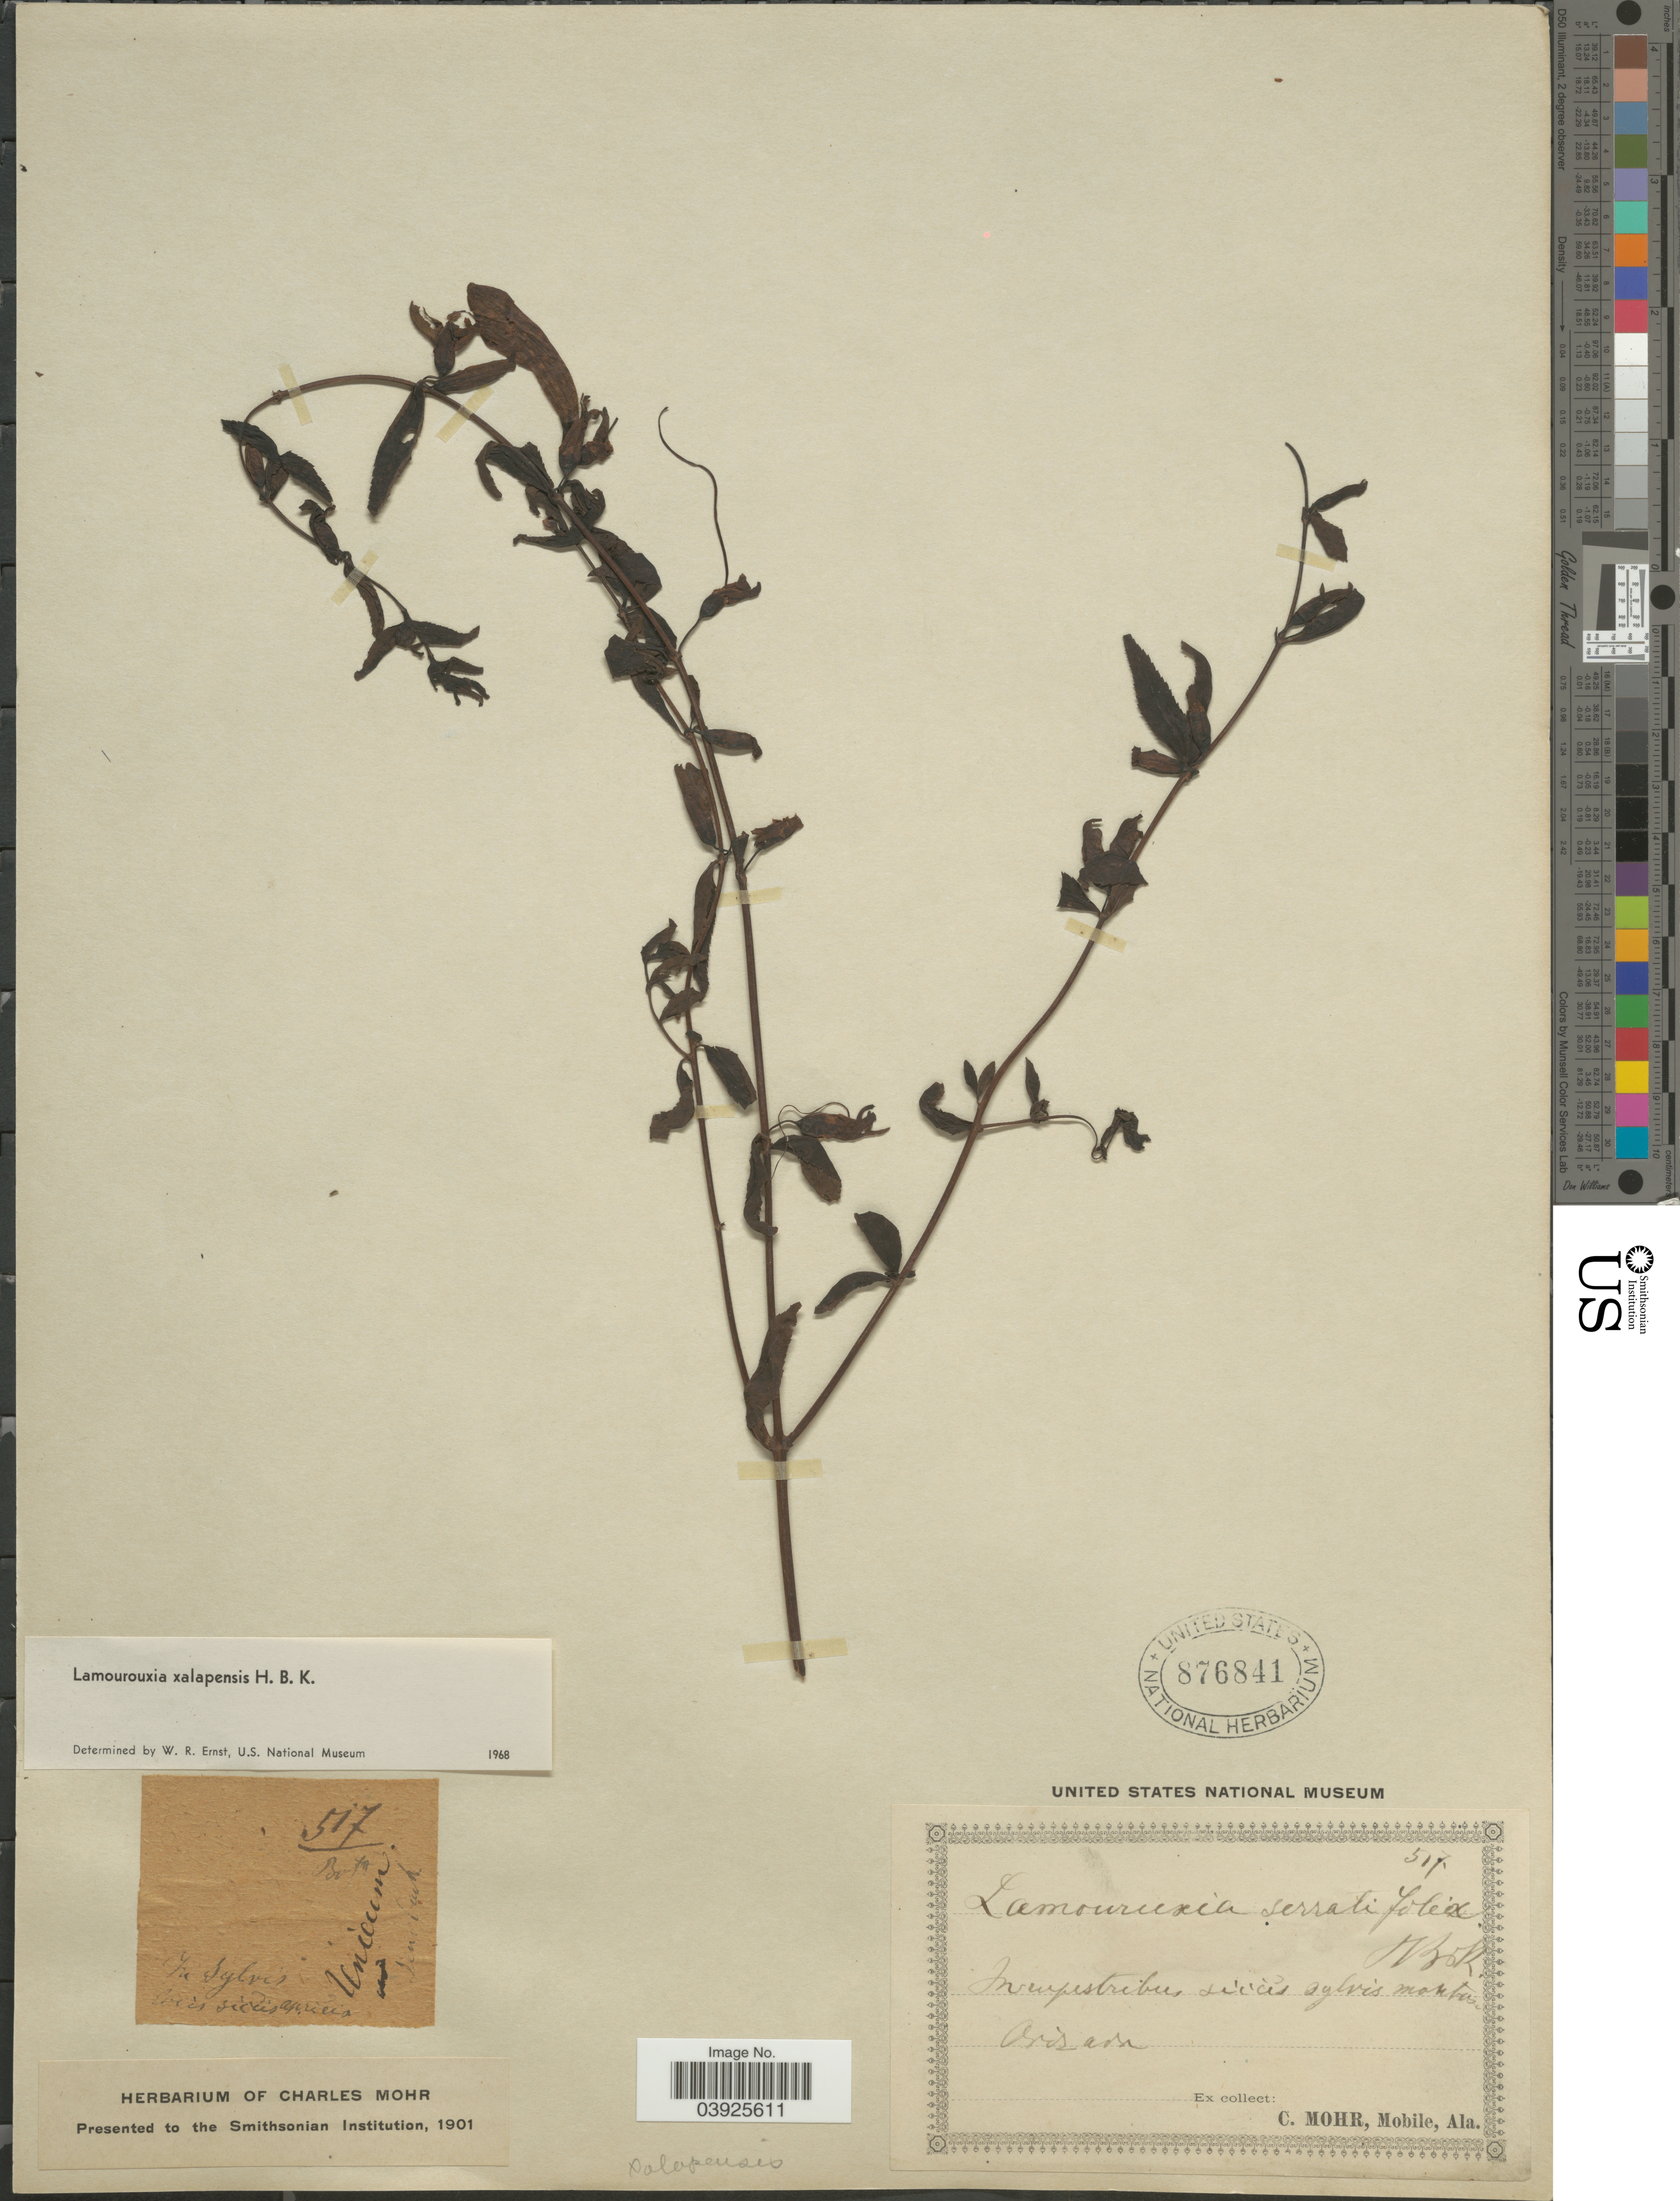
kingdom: Plantae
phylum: Tracheophyta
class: Magnoliopsida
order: Lamiales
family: Orobanchaceae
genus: Lamourouxia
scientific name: Lamourouxia xalapensis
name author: Kunth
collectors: C. T. Mohr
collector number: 517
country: Mexico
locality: In rupestribus siccis sylvis montis Orizava.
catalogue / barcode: US 876841